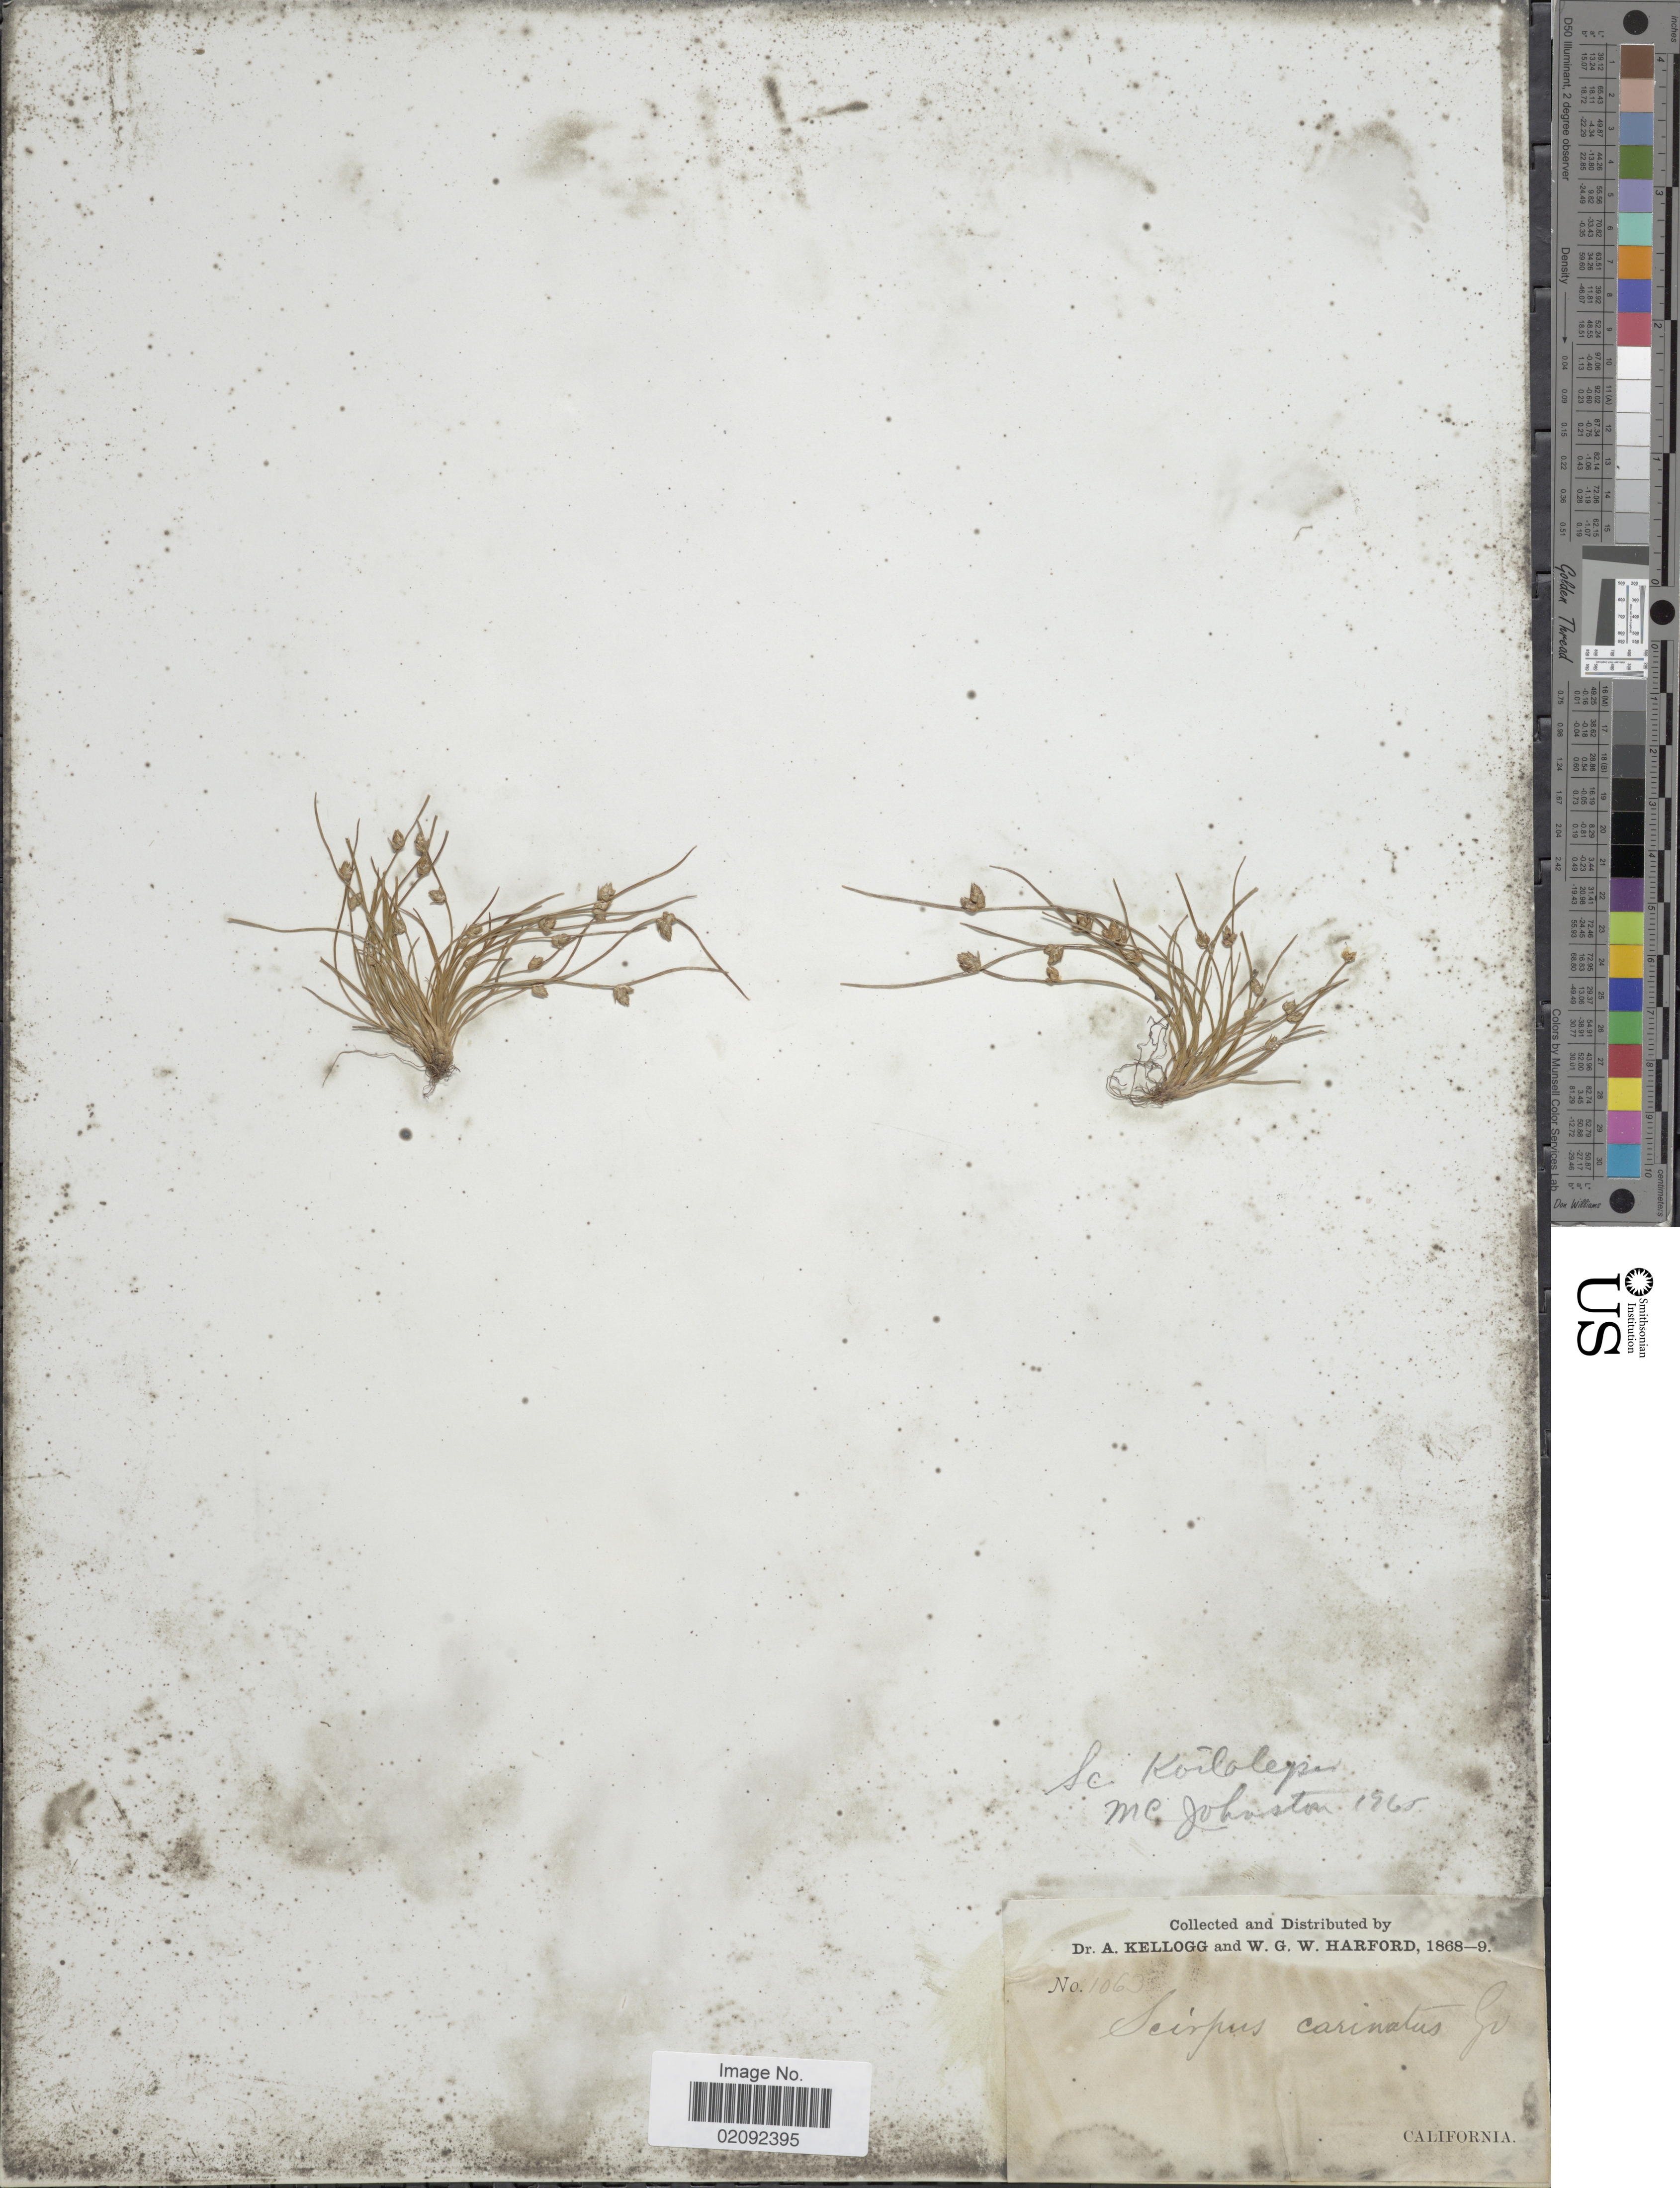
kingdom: Plantae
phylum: Tracheophyta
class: Liliopsida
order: Poales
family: Cyperaceae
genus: Isolepis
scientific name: Isolepis carinata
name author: Hook. & Arn. ex Torr.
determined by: Strong, M. T., (US), Smithsonian Institution - National Museum of Natural History (UNITED STATES)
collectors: A. Kellogg & W. G. W. Harford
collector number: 1063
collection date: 1868/1869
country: United States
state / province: California